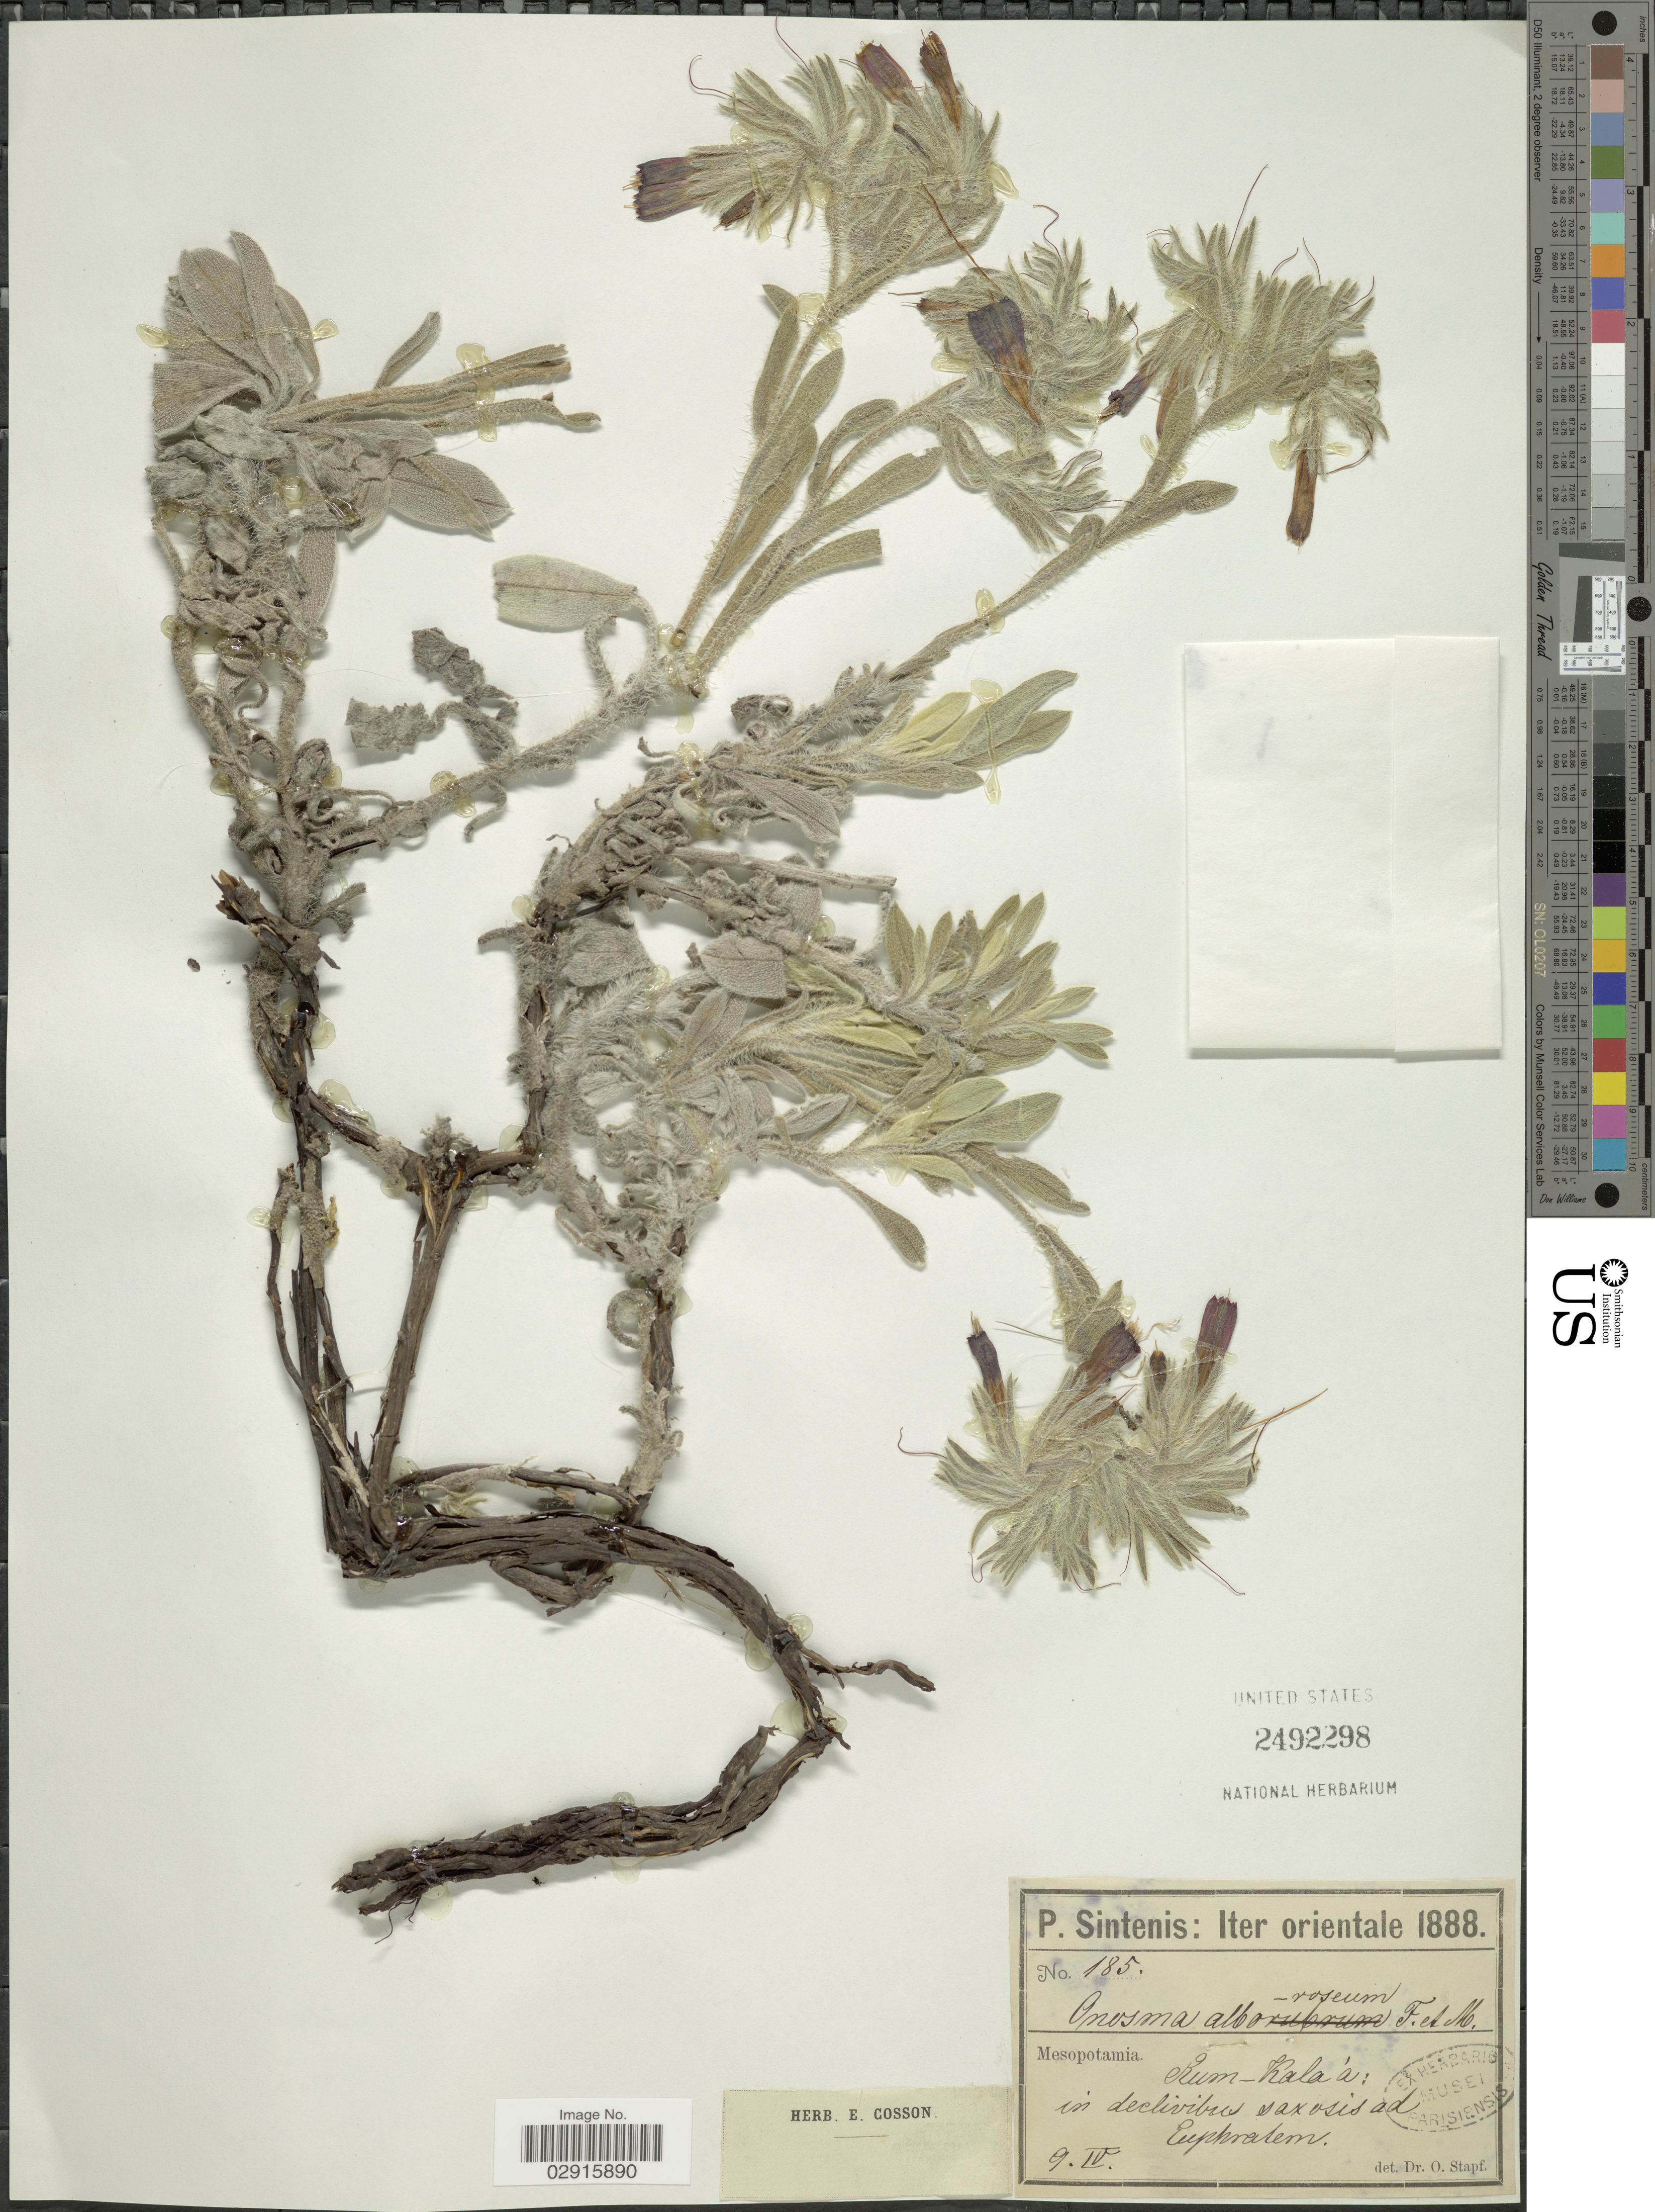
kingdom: Plantae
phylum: Tracheophyta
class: Magnoliopsida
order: Boraginales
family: Boraginaceae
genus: Onosma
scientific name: Onosma albo-roseum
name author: Fisch. & C.A. Mey.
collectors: P. Sintenis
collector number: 185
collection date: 1888-04-09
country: Turkey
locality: Mesopotamia, Rum Kala 'a: à in declivibus saxosis ad Euphratem.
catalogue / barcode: US 2492298